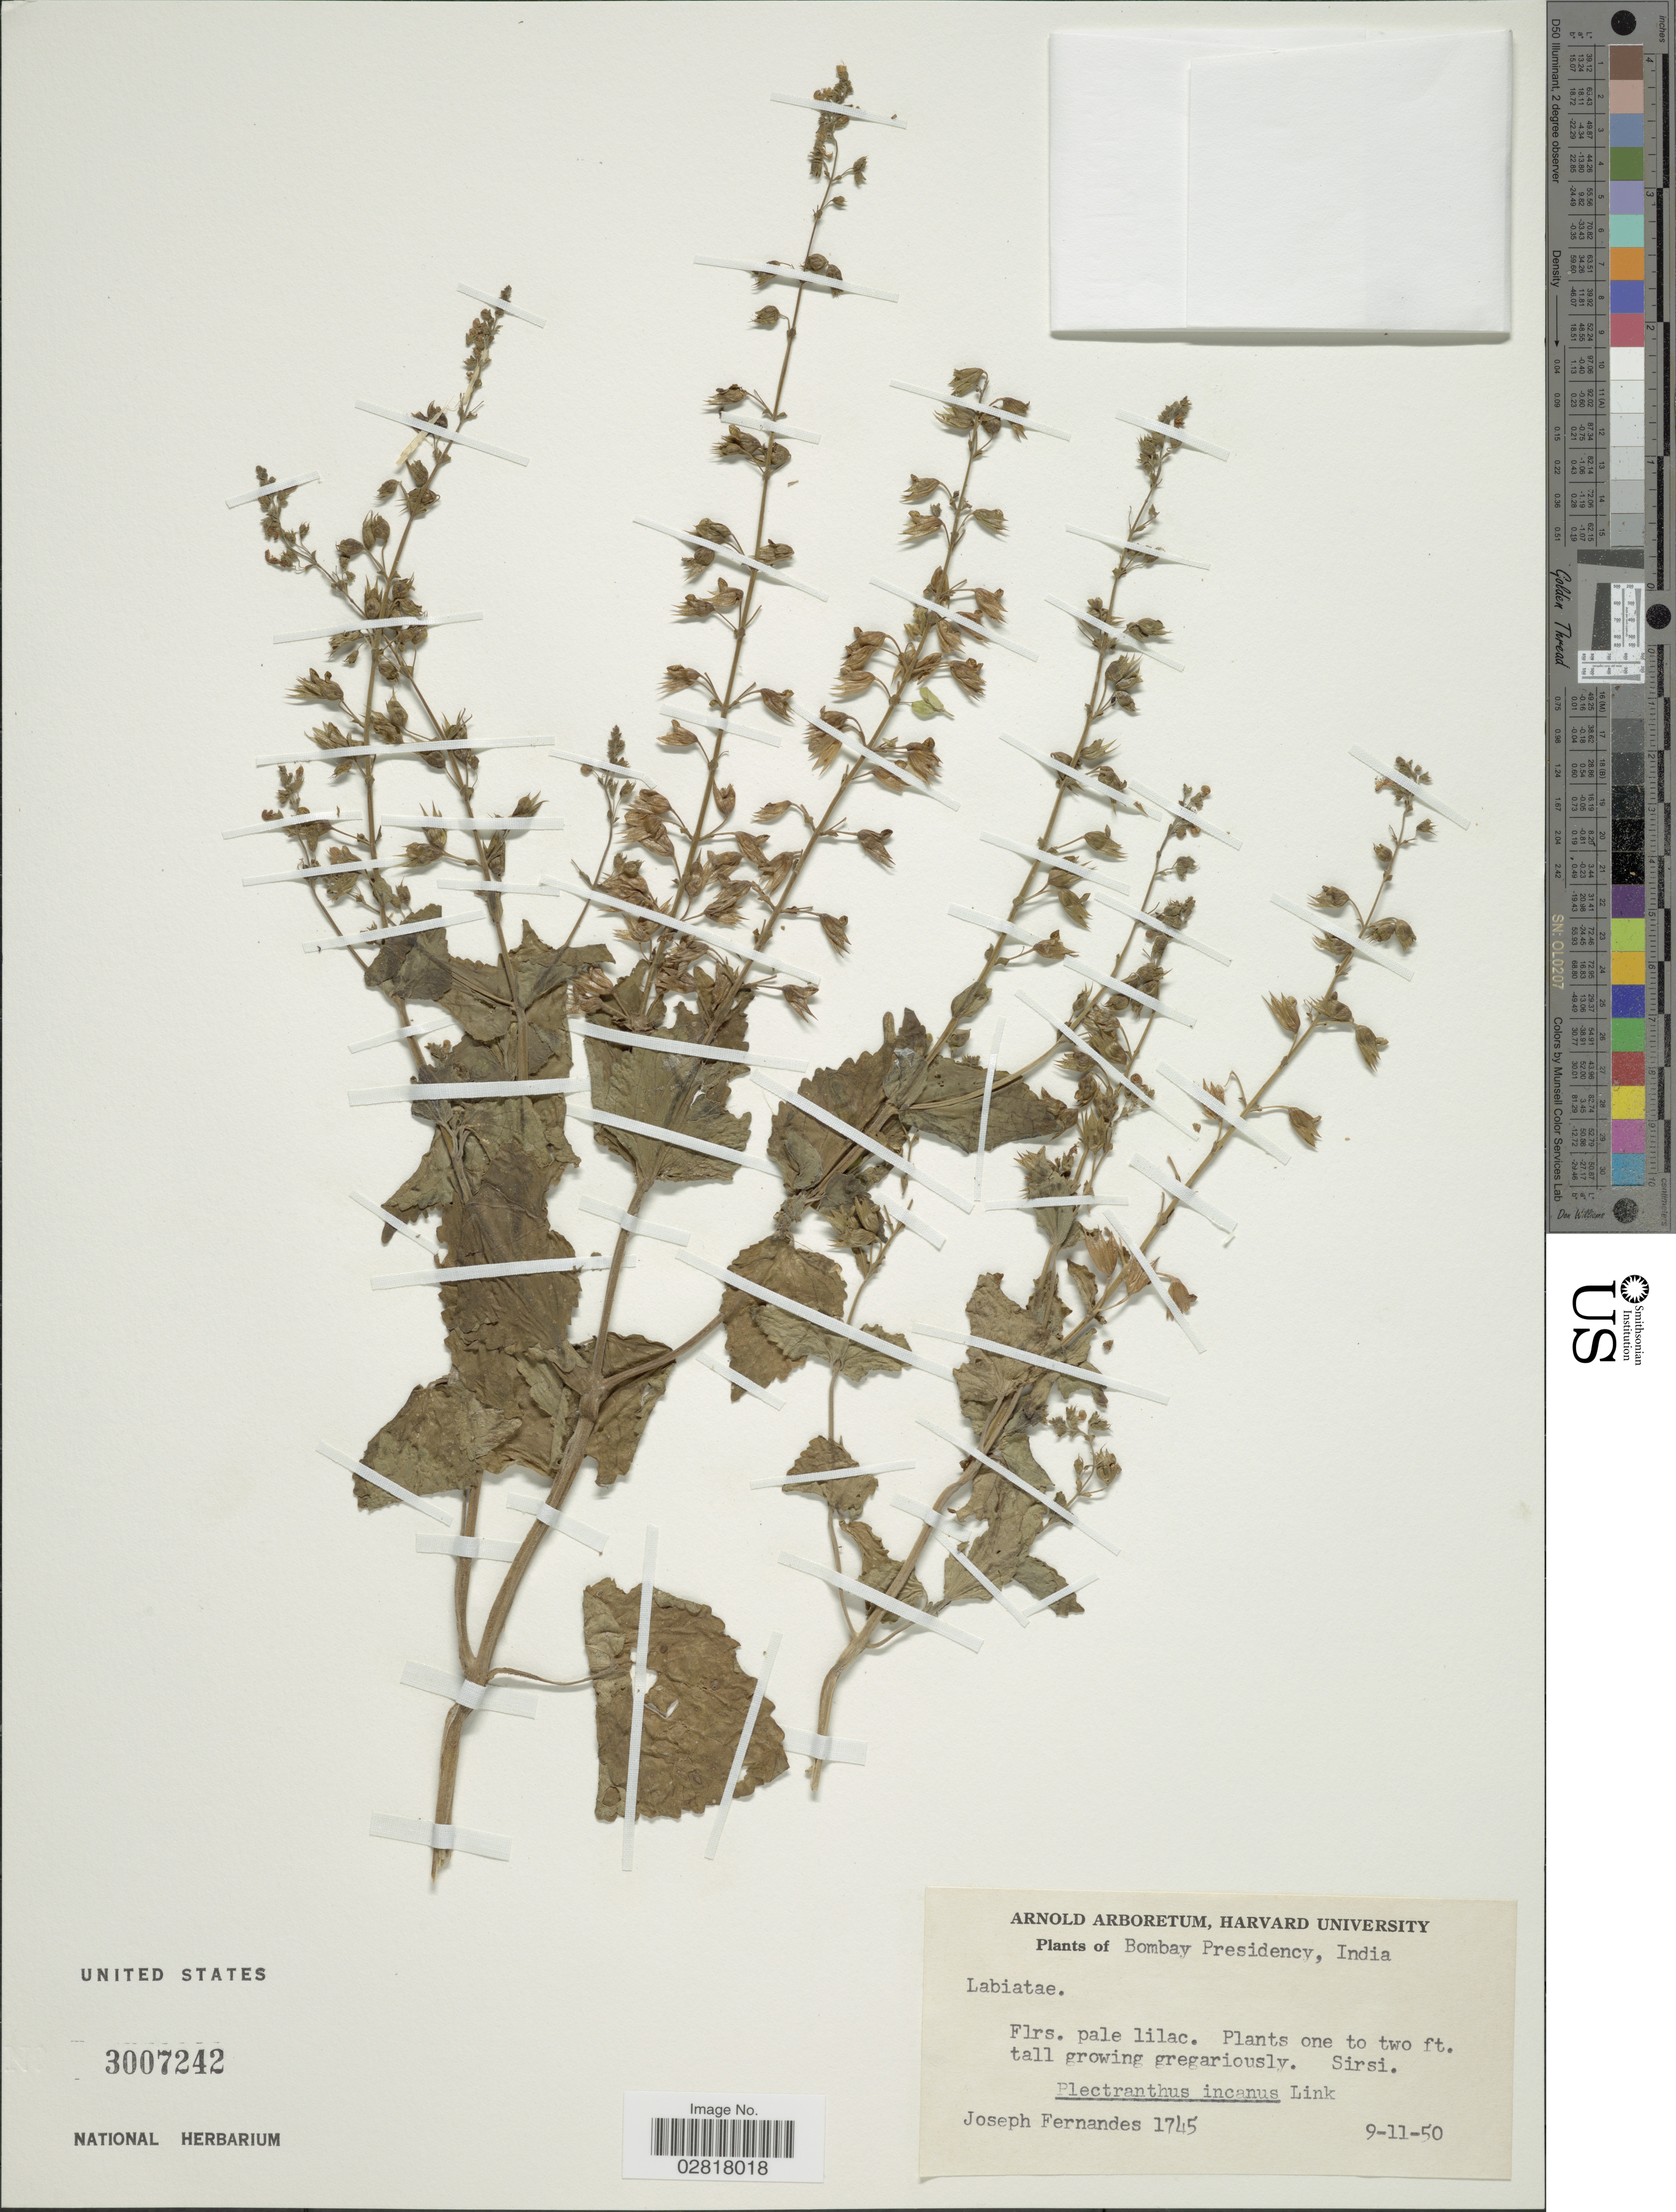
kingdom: Plantae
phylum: Tracheophyta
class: Magnoliopsida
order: Lamiales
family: Lamiaceae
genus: Plectranthus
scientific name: Plectranthus incanus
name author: Link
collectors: J. Fernandes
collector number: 1745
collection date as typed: Transcribed d/m/y: 9/11/50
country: India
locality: Bombay Presidency, Sirsi.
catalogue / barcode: US 3007242